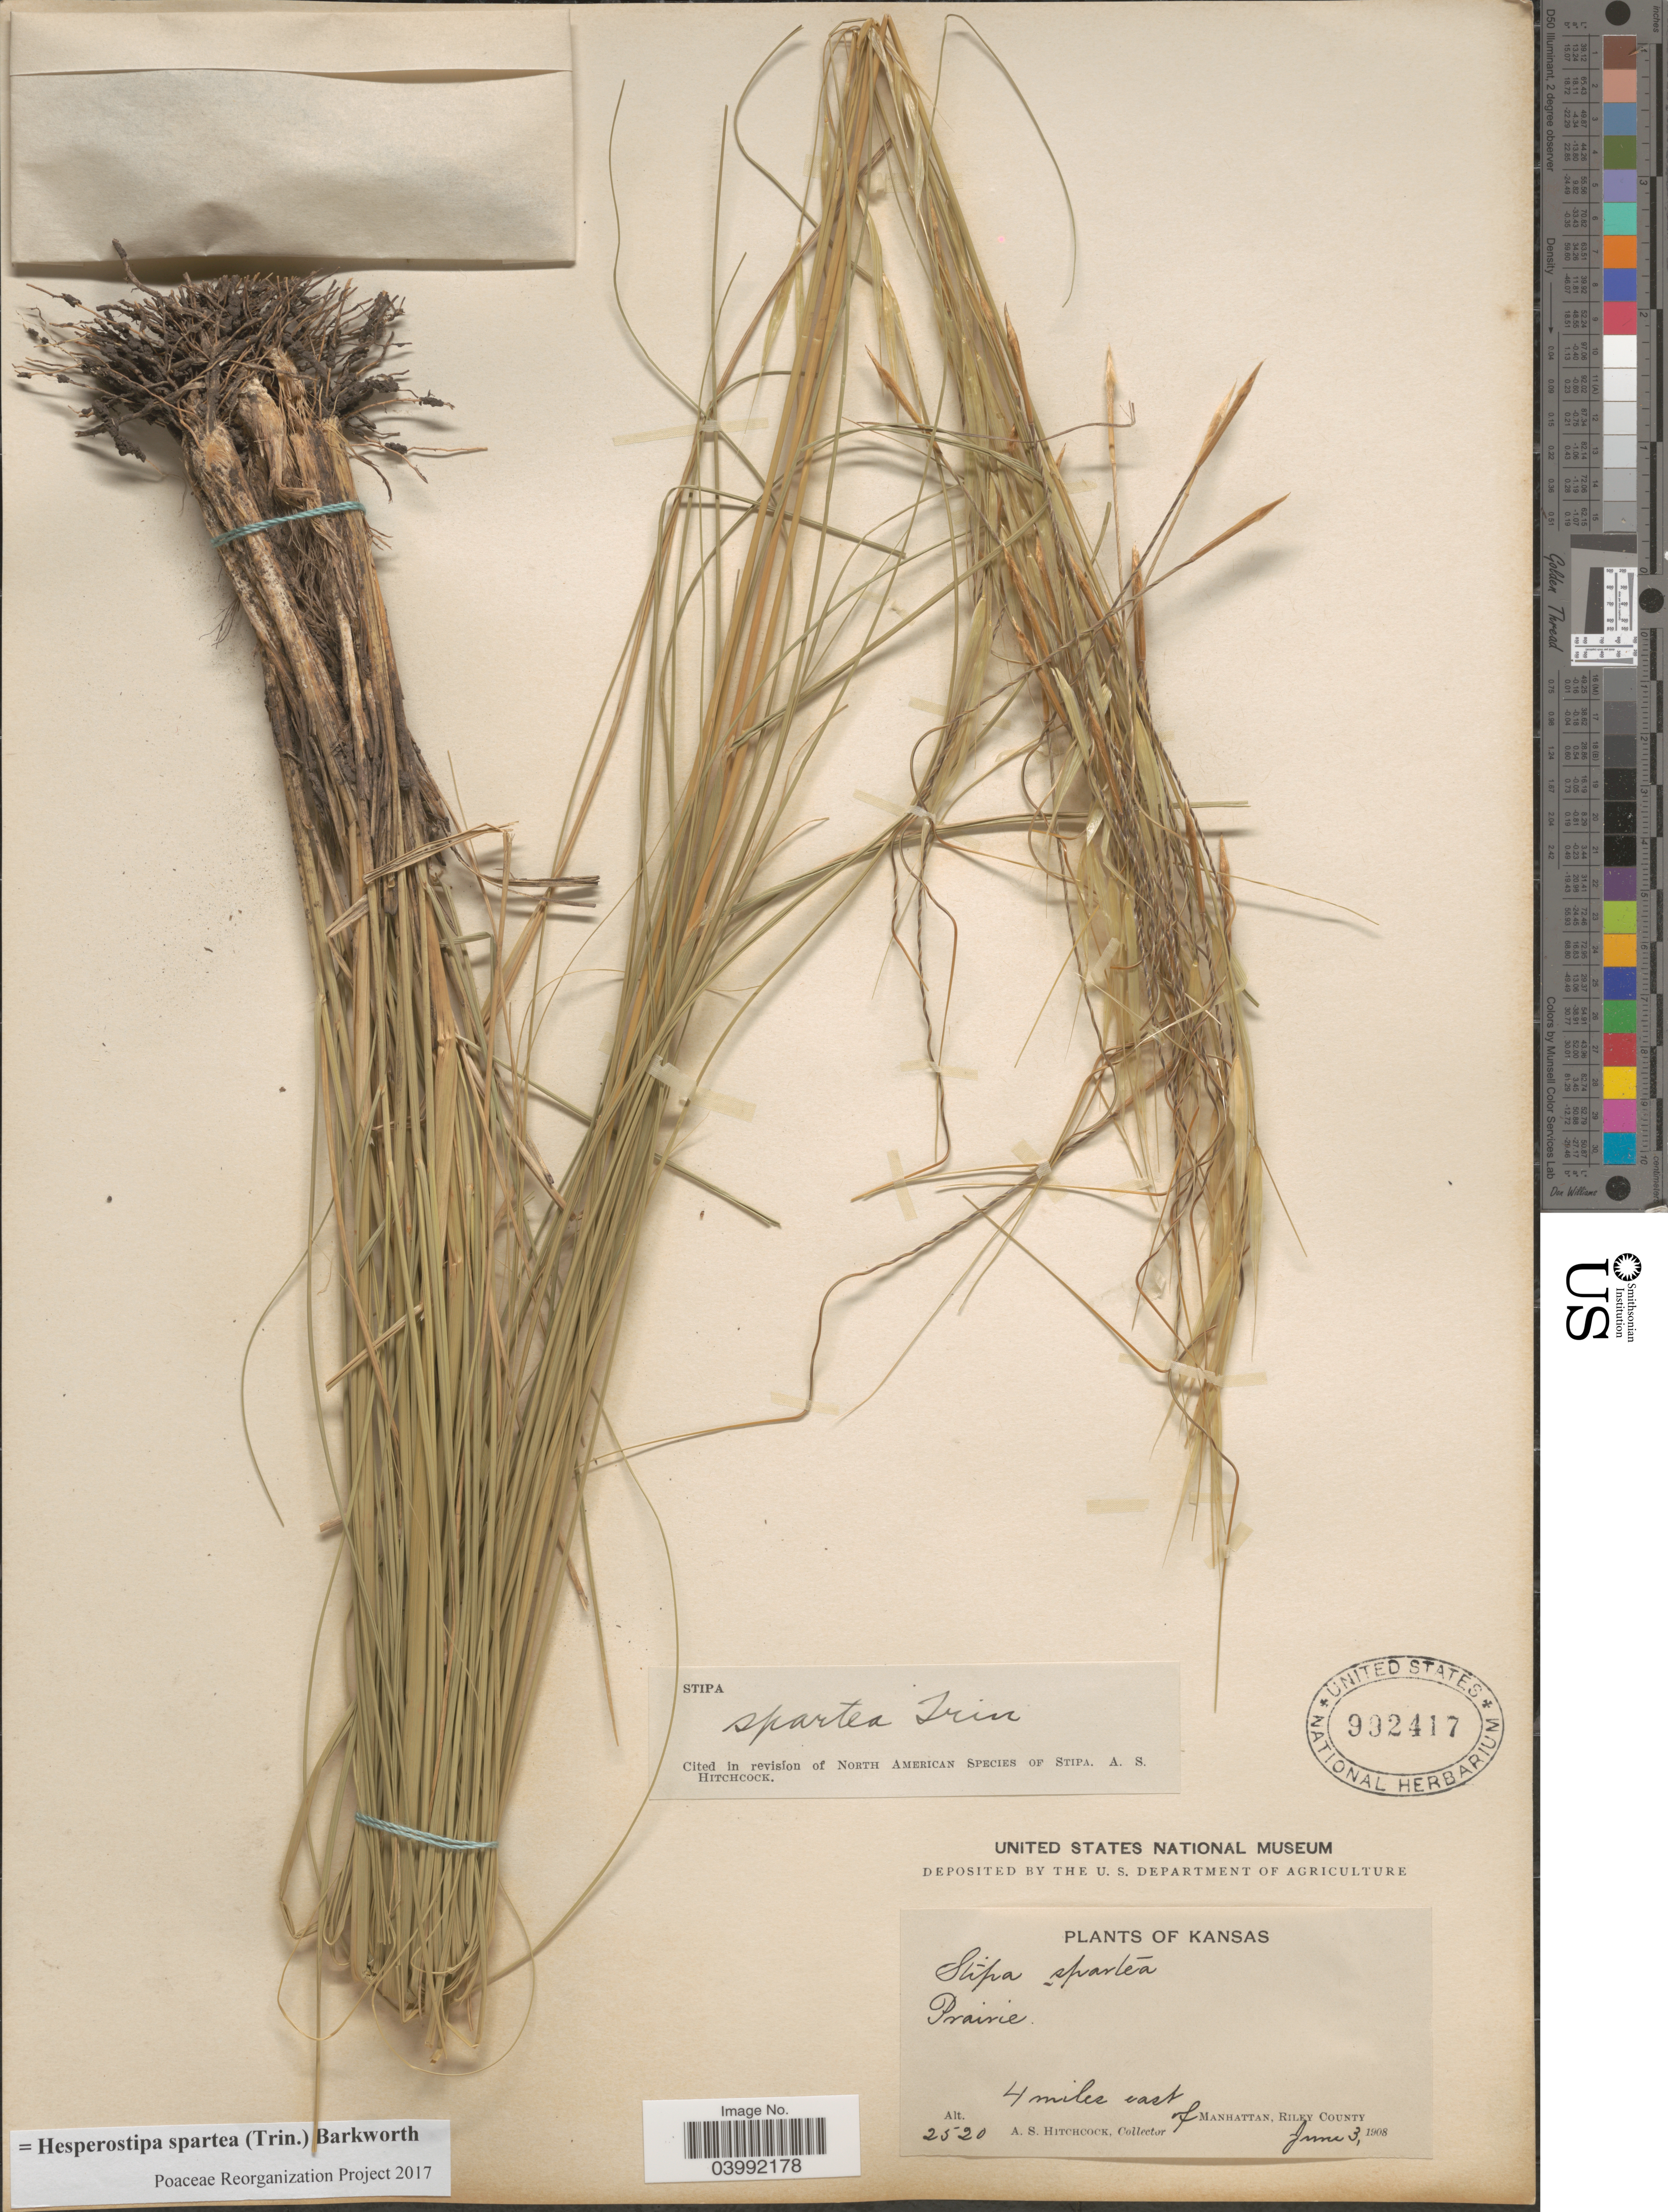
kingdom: Plantae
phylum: Tracheophyta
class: Liliopsida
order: Poales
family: Poaceae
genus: Hesperostipa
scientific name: Hesperostipa spartea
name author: (Trin.) Barkworth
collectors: A. S. Hitchcock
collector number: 2520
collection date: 1908-06-03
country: United States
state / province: Kansas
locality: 4 miles east of Manhattan, Riley County.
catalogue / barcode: US 992417